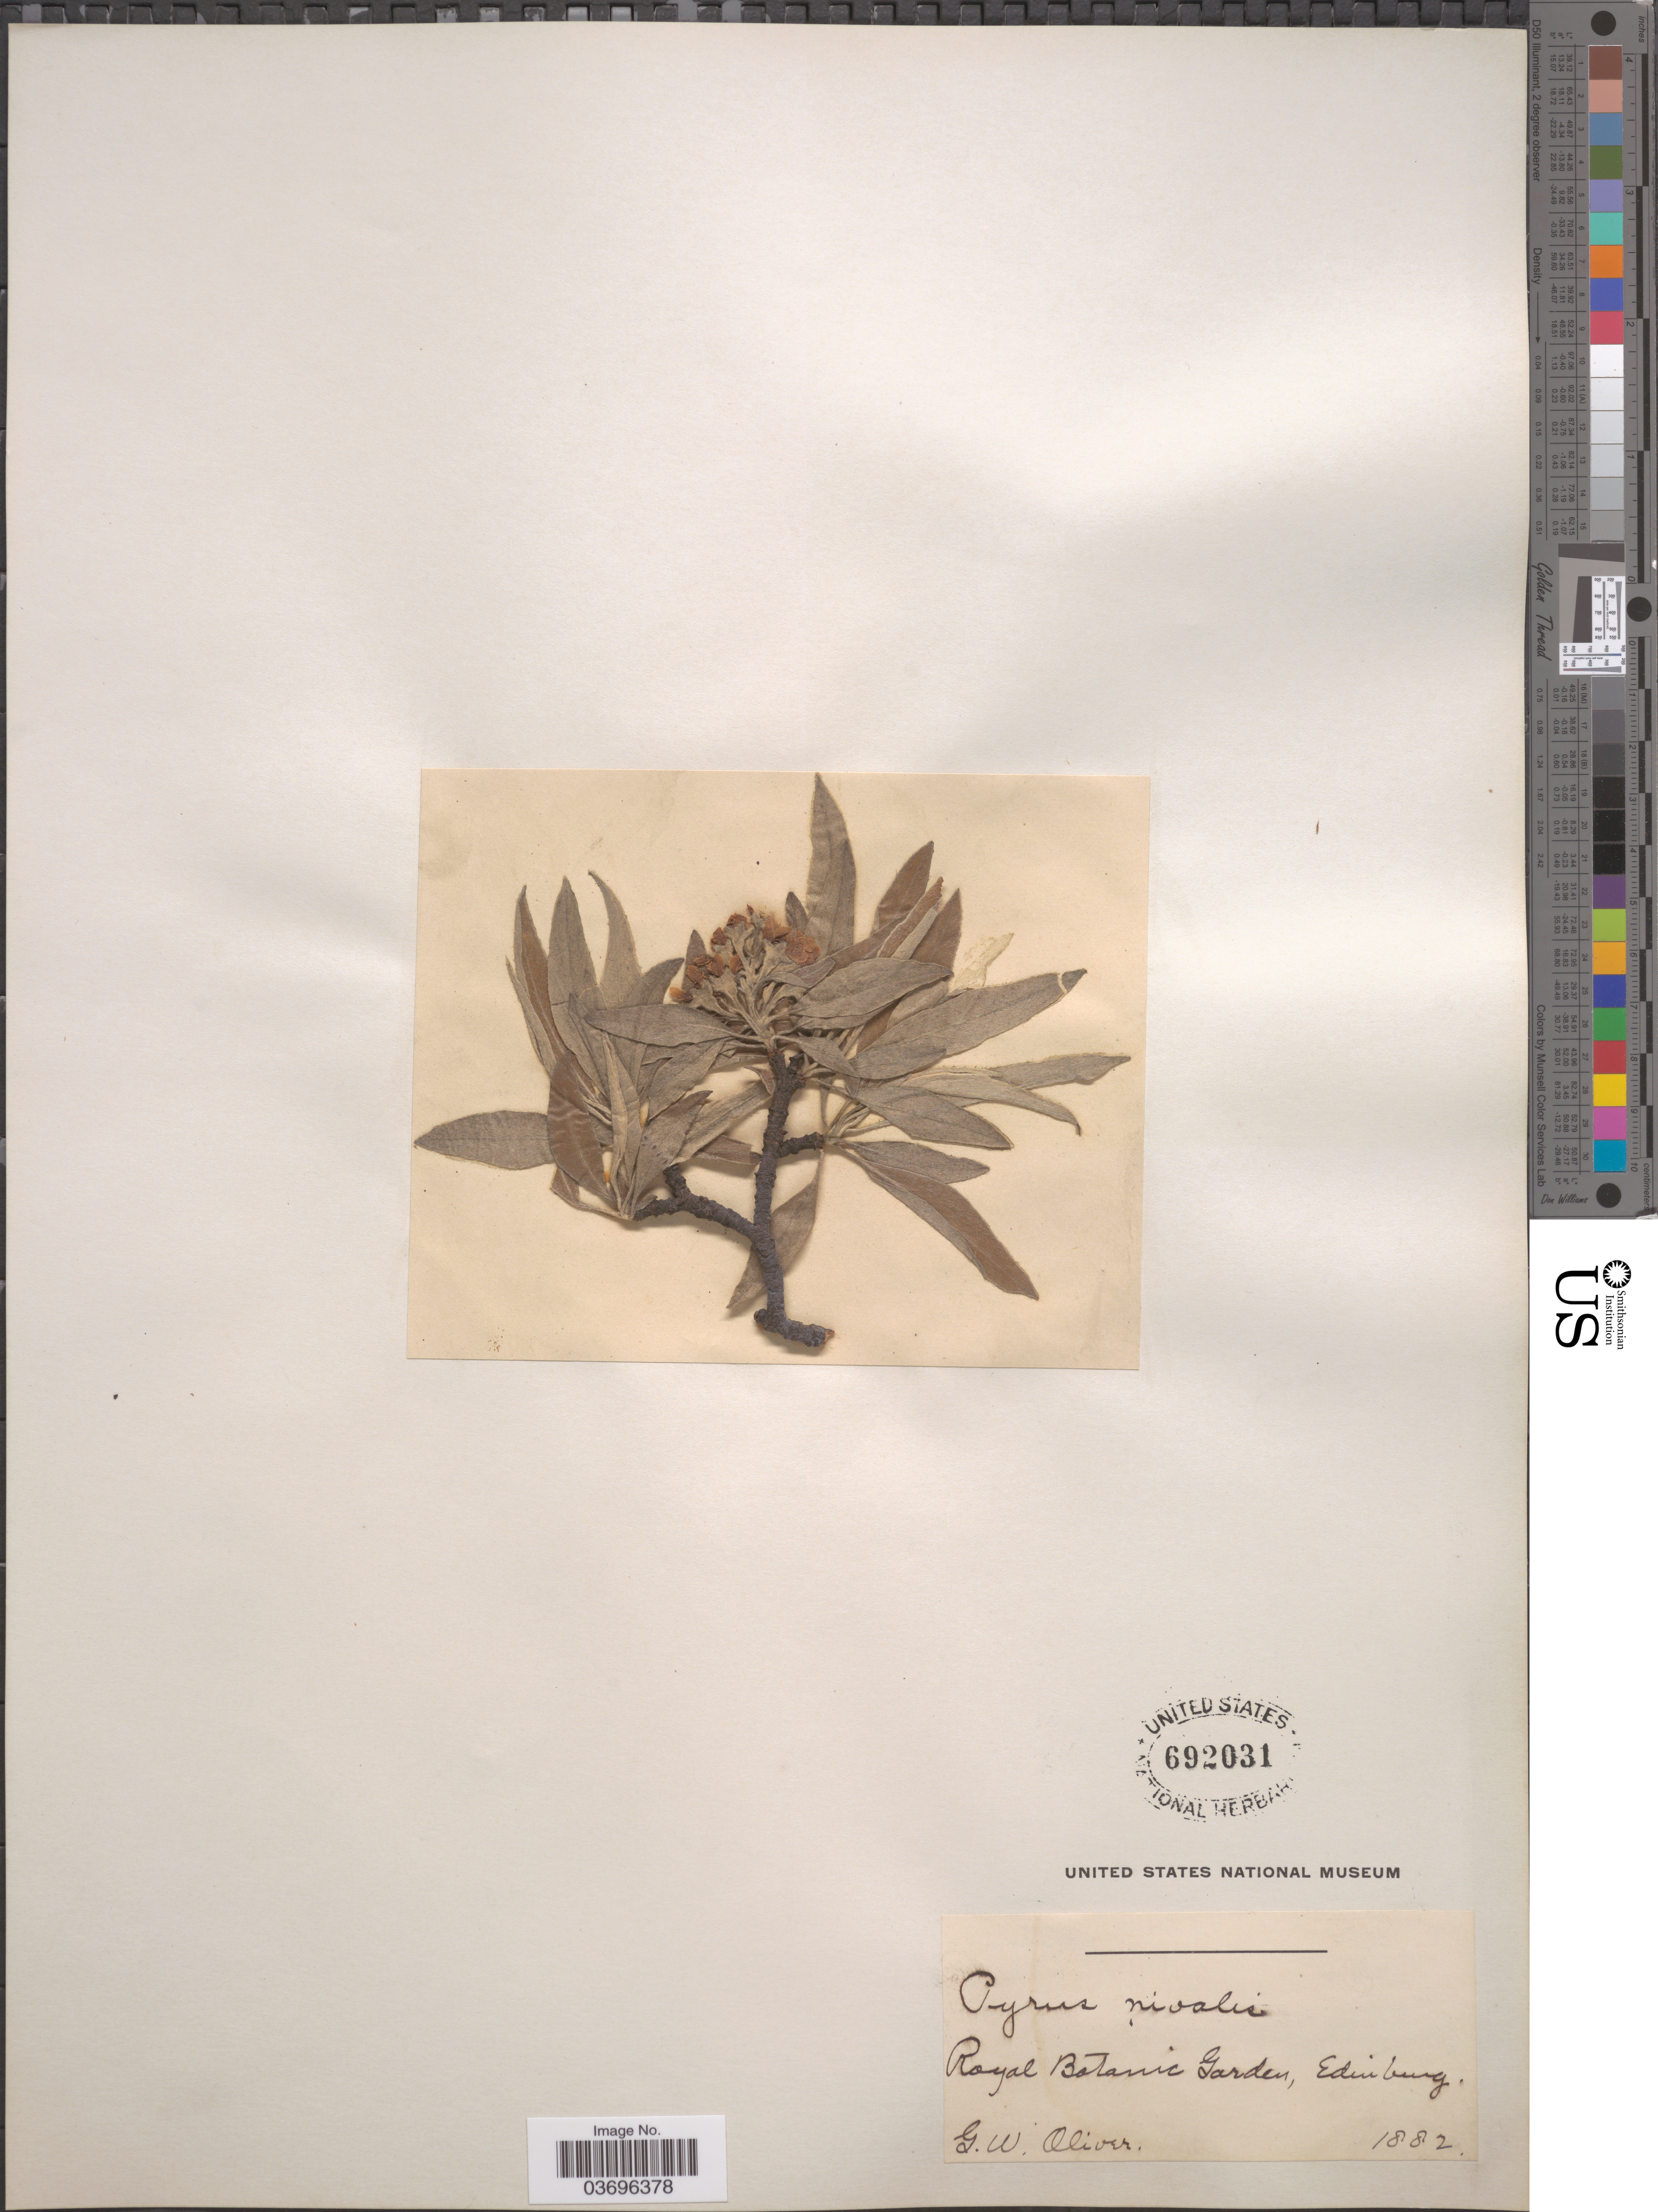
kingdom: Plantae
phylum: Tracheophyta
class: Magnoliopsida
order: Rosales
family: Rosaceae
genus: Pyrus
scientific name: Pyrus nivalis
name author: Lindl.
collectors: G. W. Oliver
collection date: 1882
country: United Kingdom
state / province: Scotland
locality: Royal Botanic Garden, Edinburg.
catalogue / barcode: US 692031